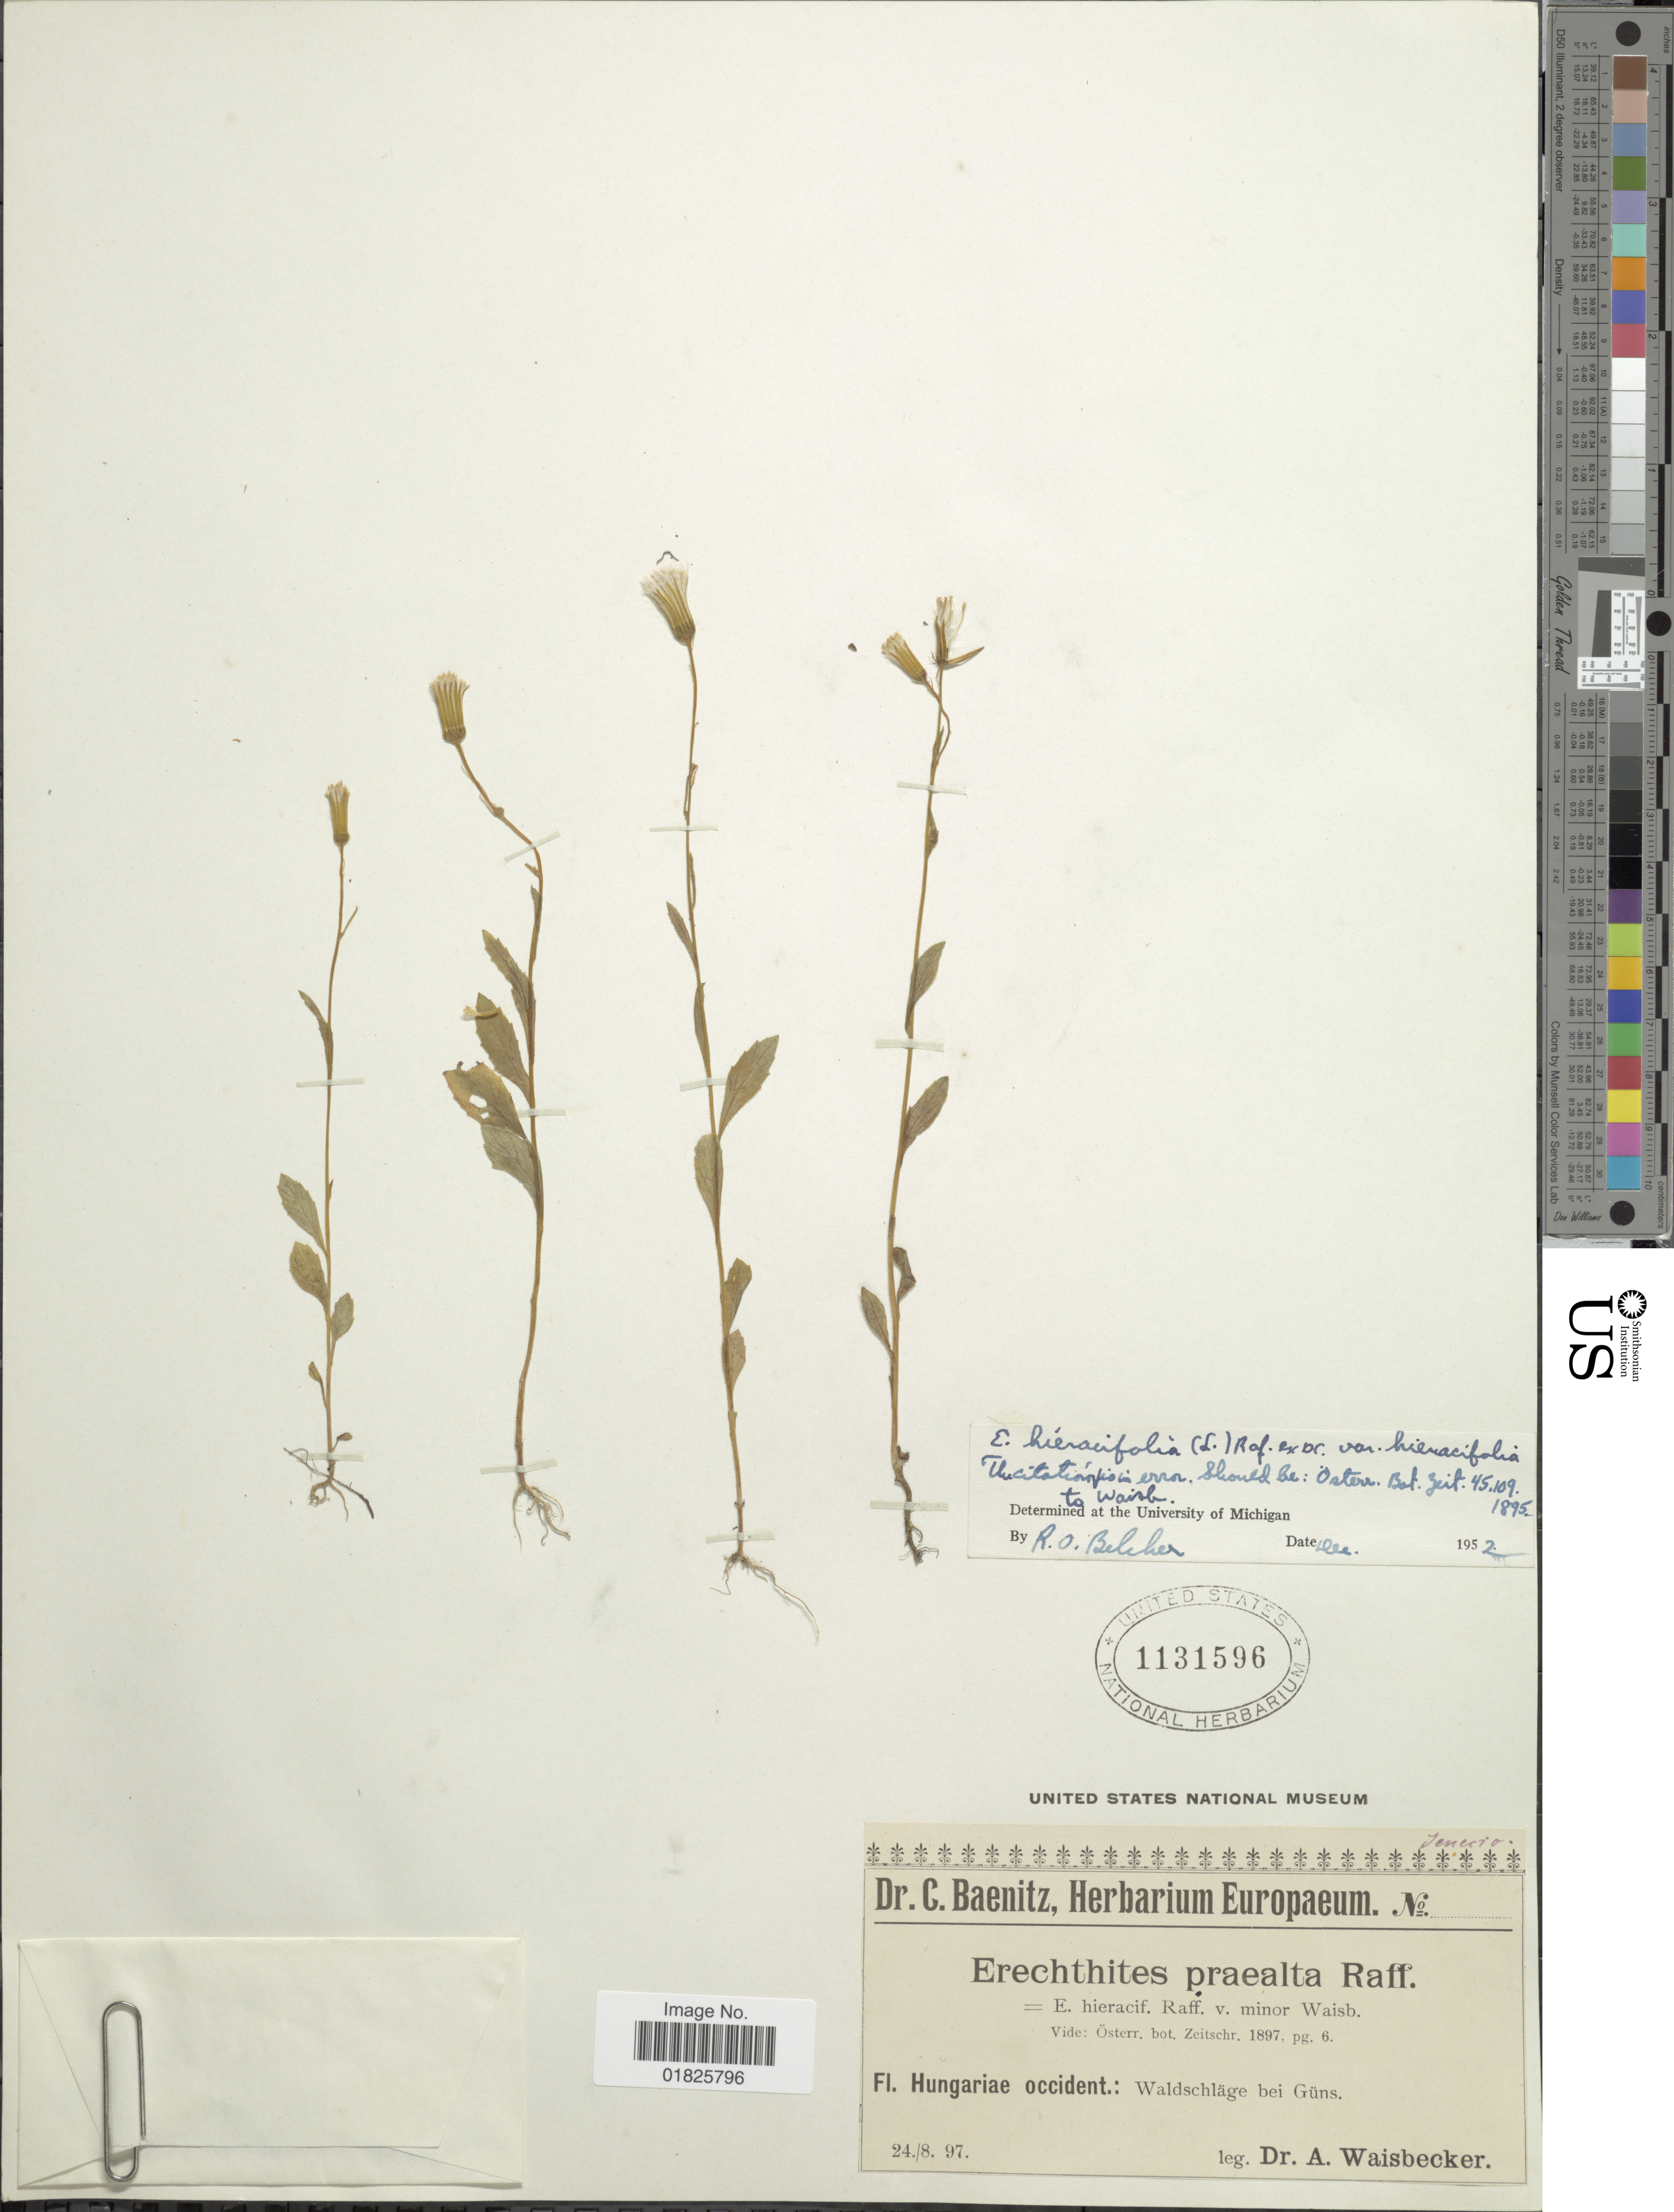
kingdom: Plantae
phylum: Tracheophyta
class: Magnoliopsida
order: Asterales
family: Asteraceae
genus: Erechtites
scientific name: Erechtites hieraciifolius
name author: (L.) Raf. ex DC.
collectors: A. Waisbecker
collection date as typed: Transcribed d/m/y: 24/8/97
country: Hungary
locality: Hungariae Occident., Waldschlage bei Guns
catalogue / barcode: US 1131596